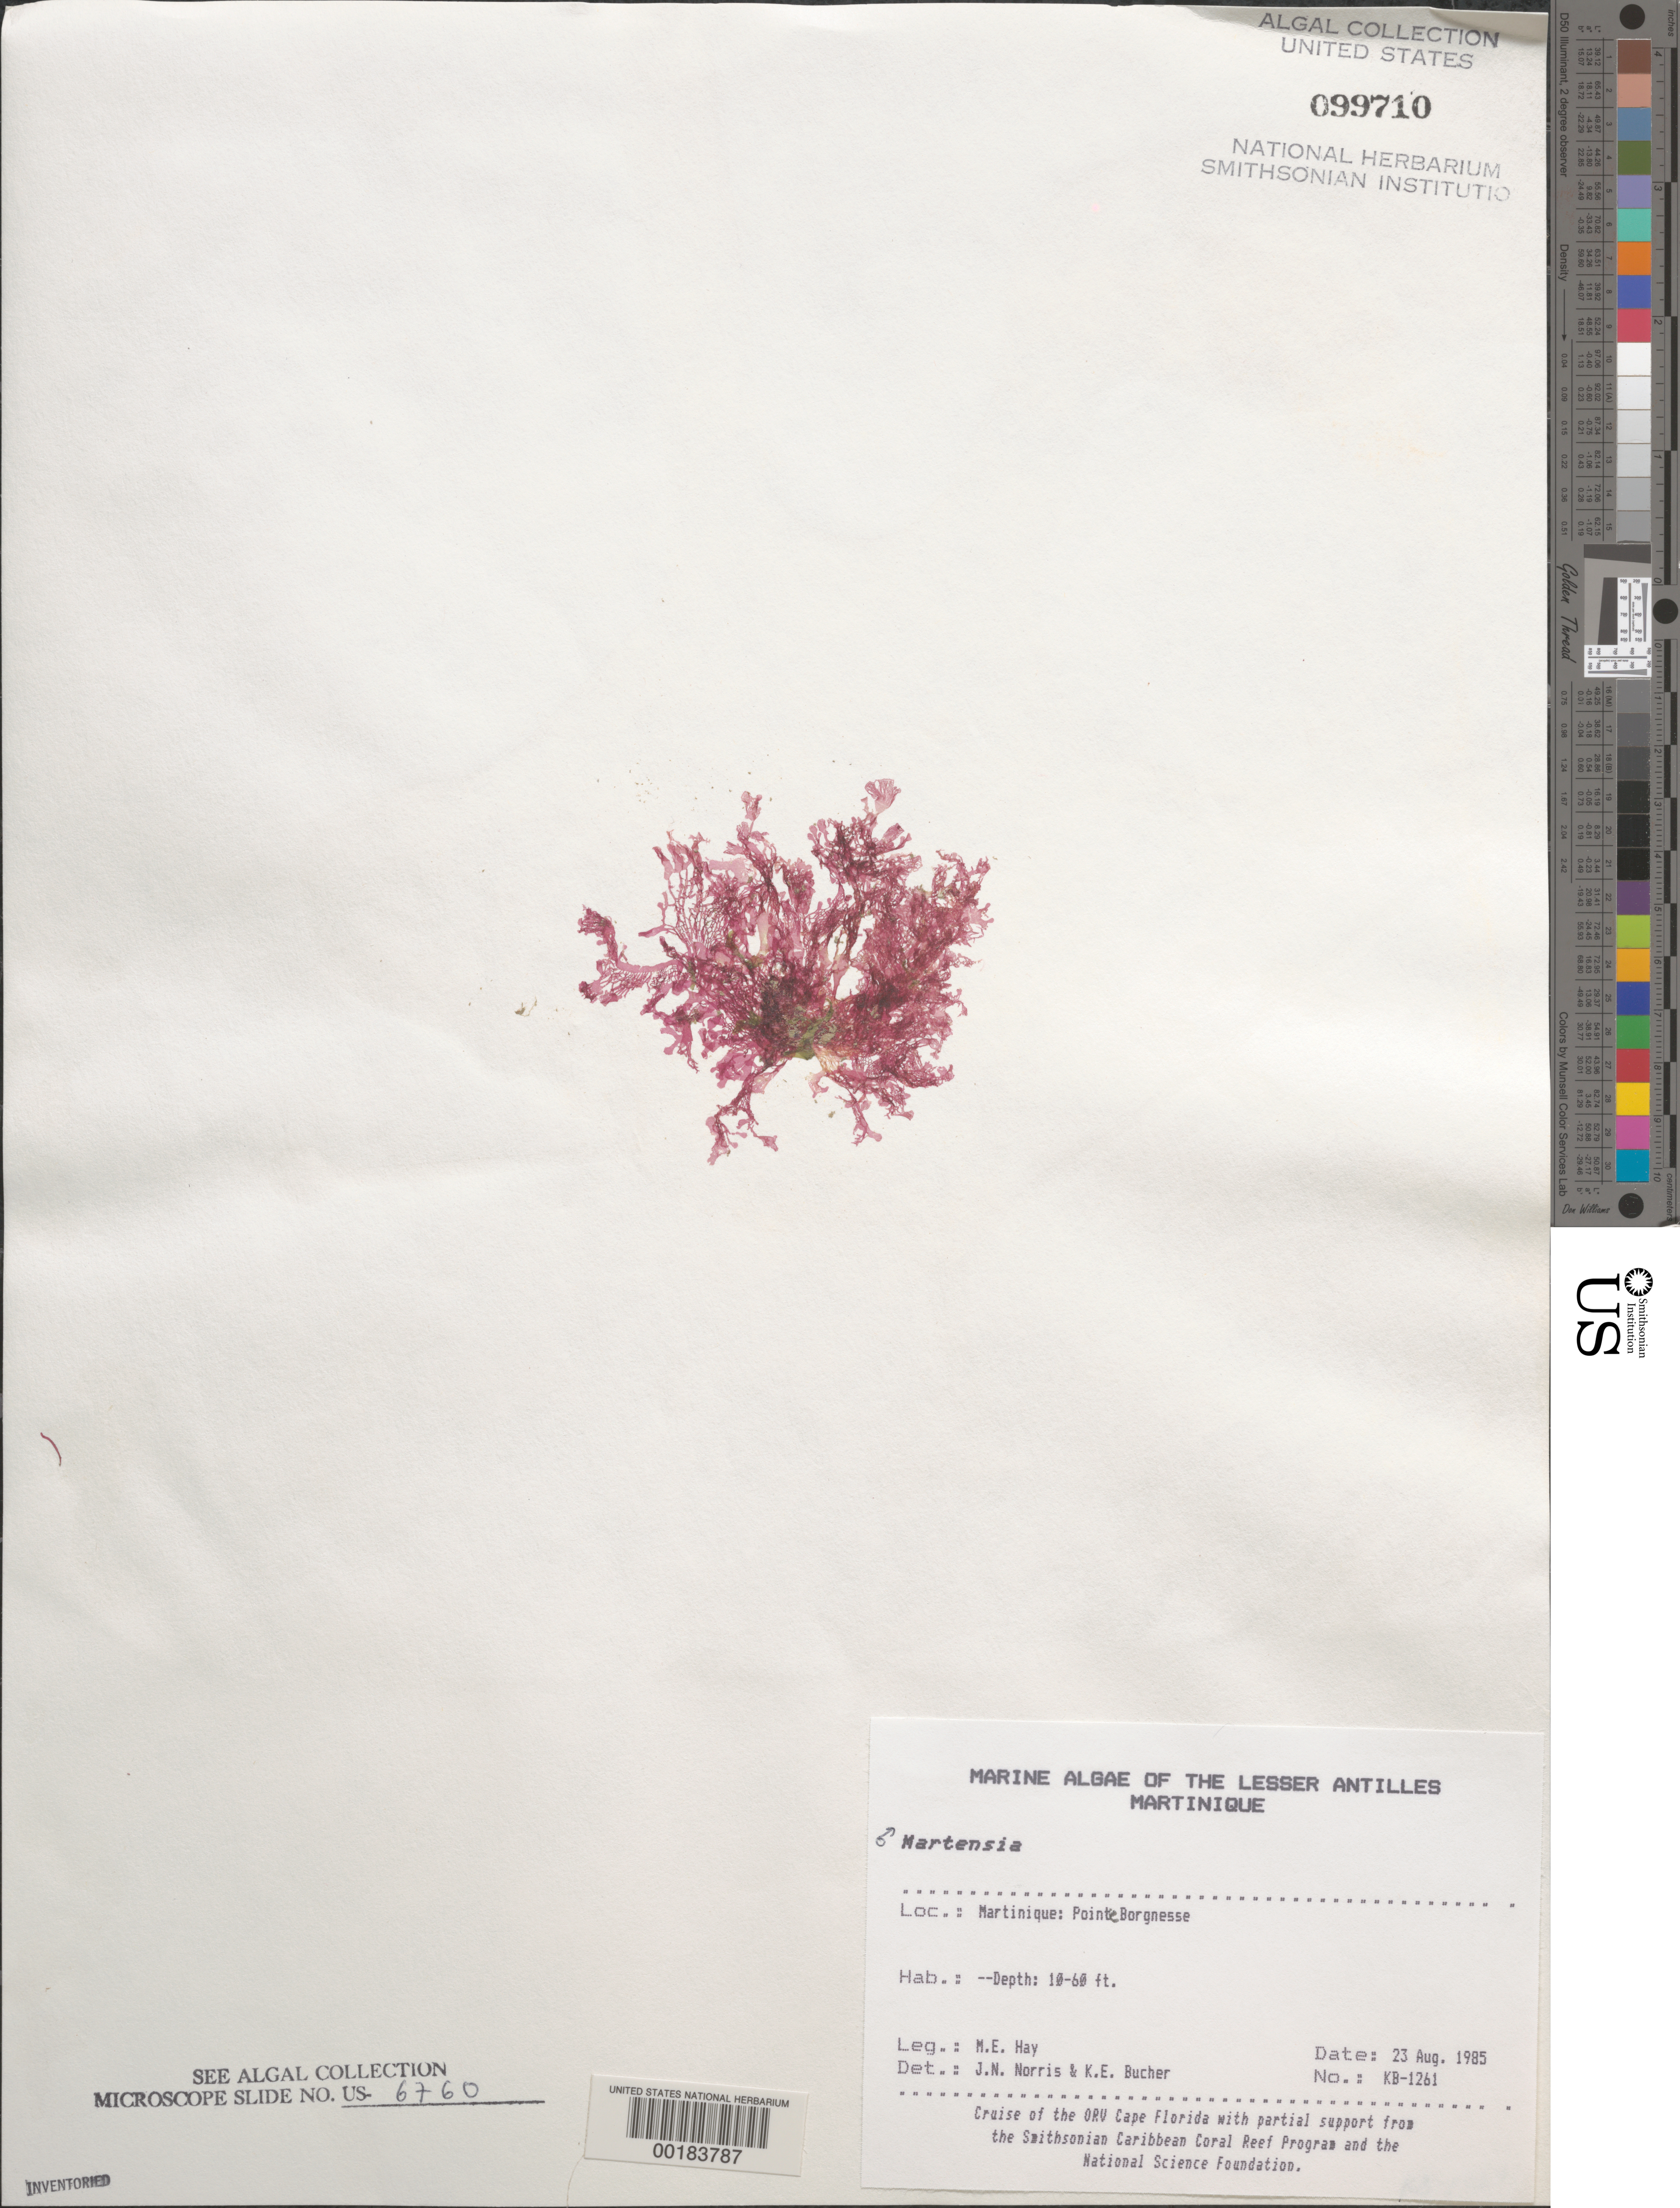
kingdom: Plantae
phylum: Rhodophyta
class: Florideophyceae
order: Ceramiales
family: Delesseriaceae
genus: Martensia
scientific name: Martensia sp.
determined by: Norris, J. N.; Bucher, K. E.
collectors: M. E. Hay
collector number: KB-1261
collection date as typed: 23 Aug 1985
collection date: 1985-08-23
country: Martinique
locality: Pointe Borgnesse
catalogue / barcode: US 99710